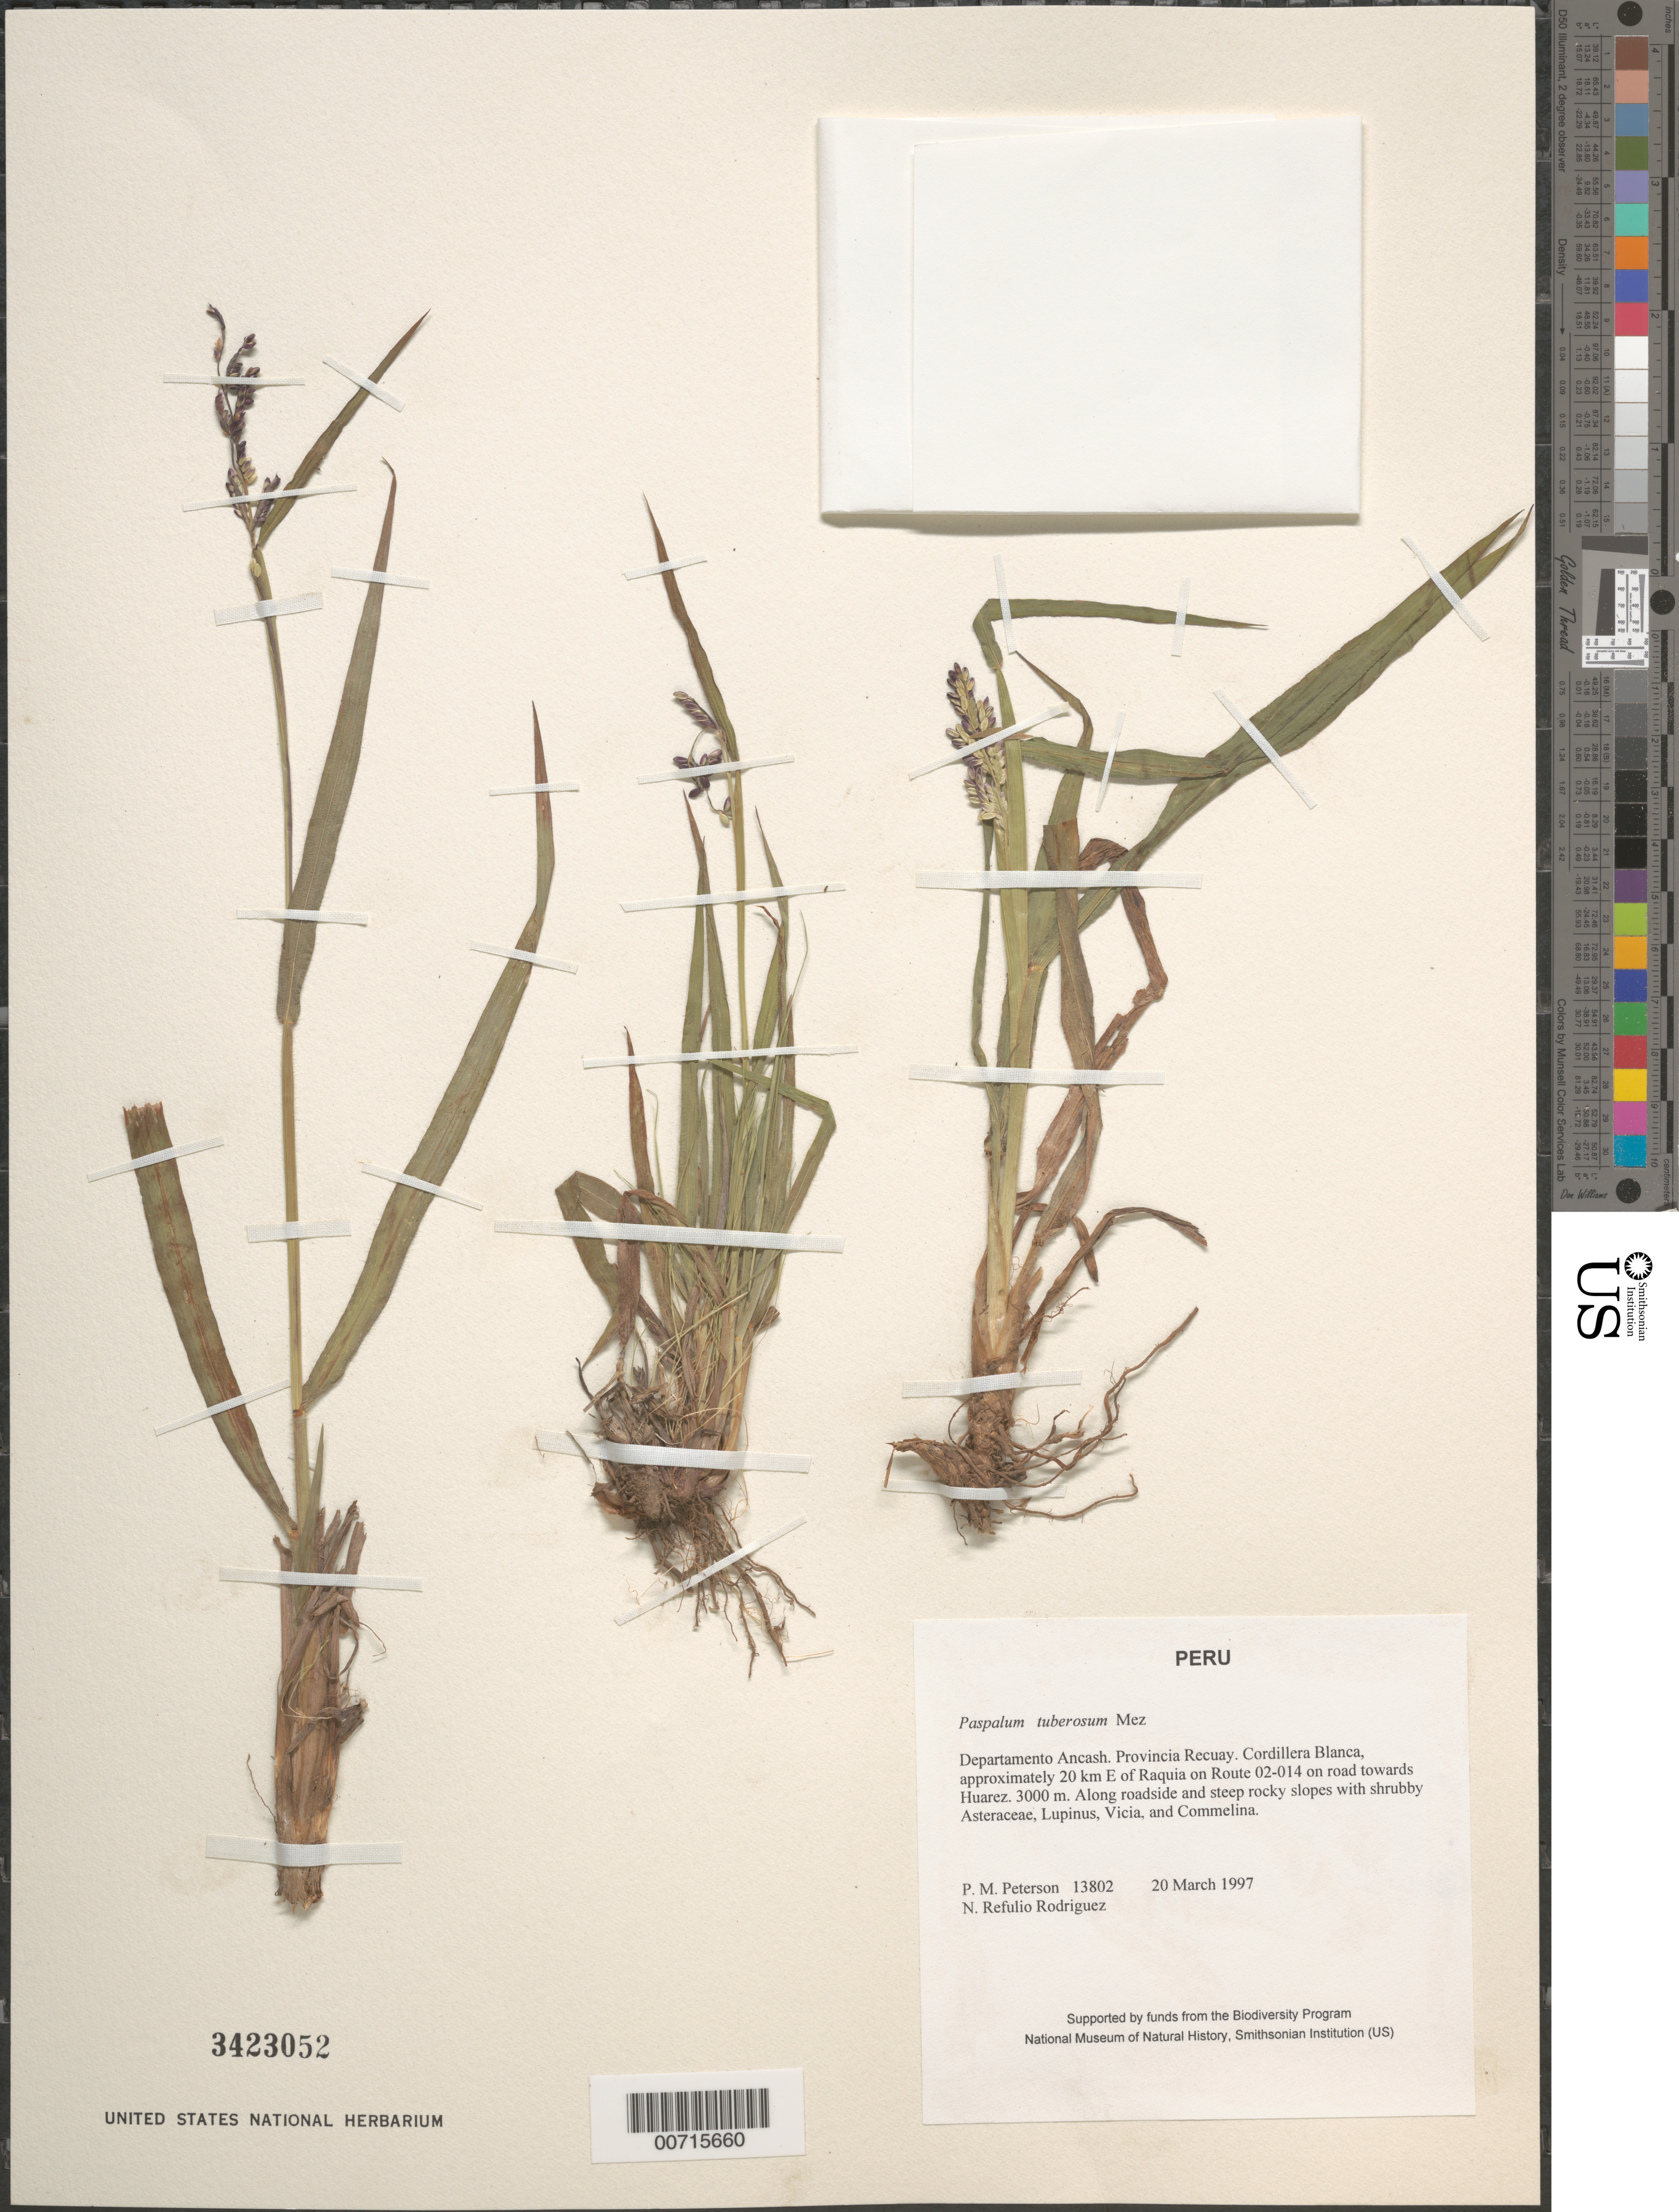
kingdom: Plantae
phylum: Tracheophyta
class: Liliopsida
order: Poales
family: Poaceae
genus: Paspalum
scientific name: Paspalum tuberosum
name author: Mez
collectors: P. M. Peterson & N. Refulio-Rodríguez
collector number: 13802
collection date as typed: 20 Mar 1997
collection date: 1997-03-20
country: Peru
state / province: Ancash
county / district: Recuay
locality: Cordillera Blanca, approximately 20 km E of Raquia on Route 02-014 on road towards Huarez.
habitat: Along roadside and steep rocky slopes with shruby Asteraceae, Lupinus, Vicia, and Commelina.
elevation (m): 3000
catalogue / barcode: US 3423052